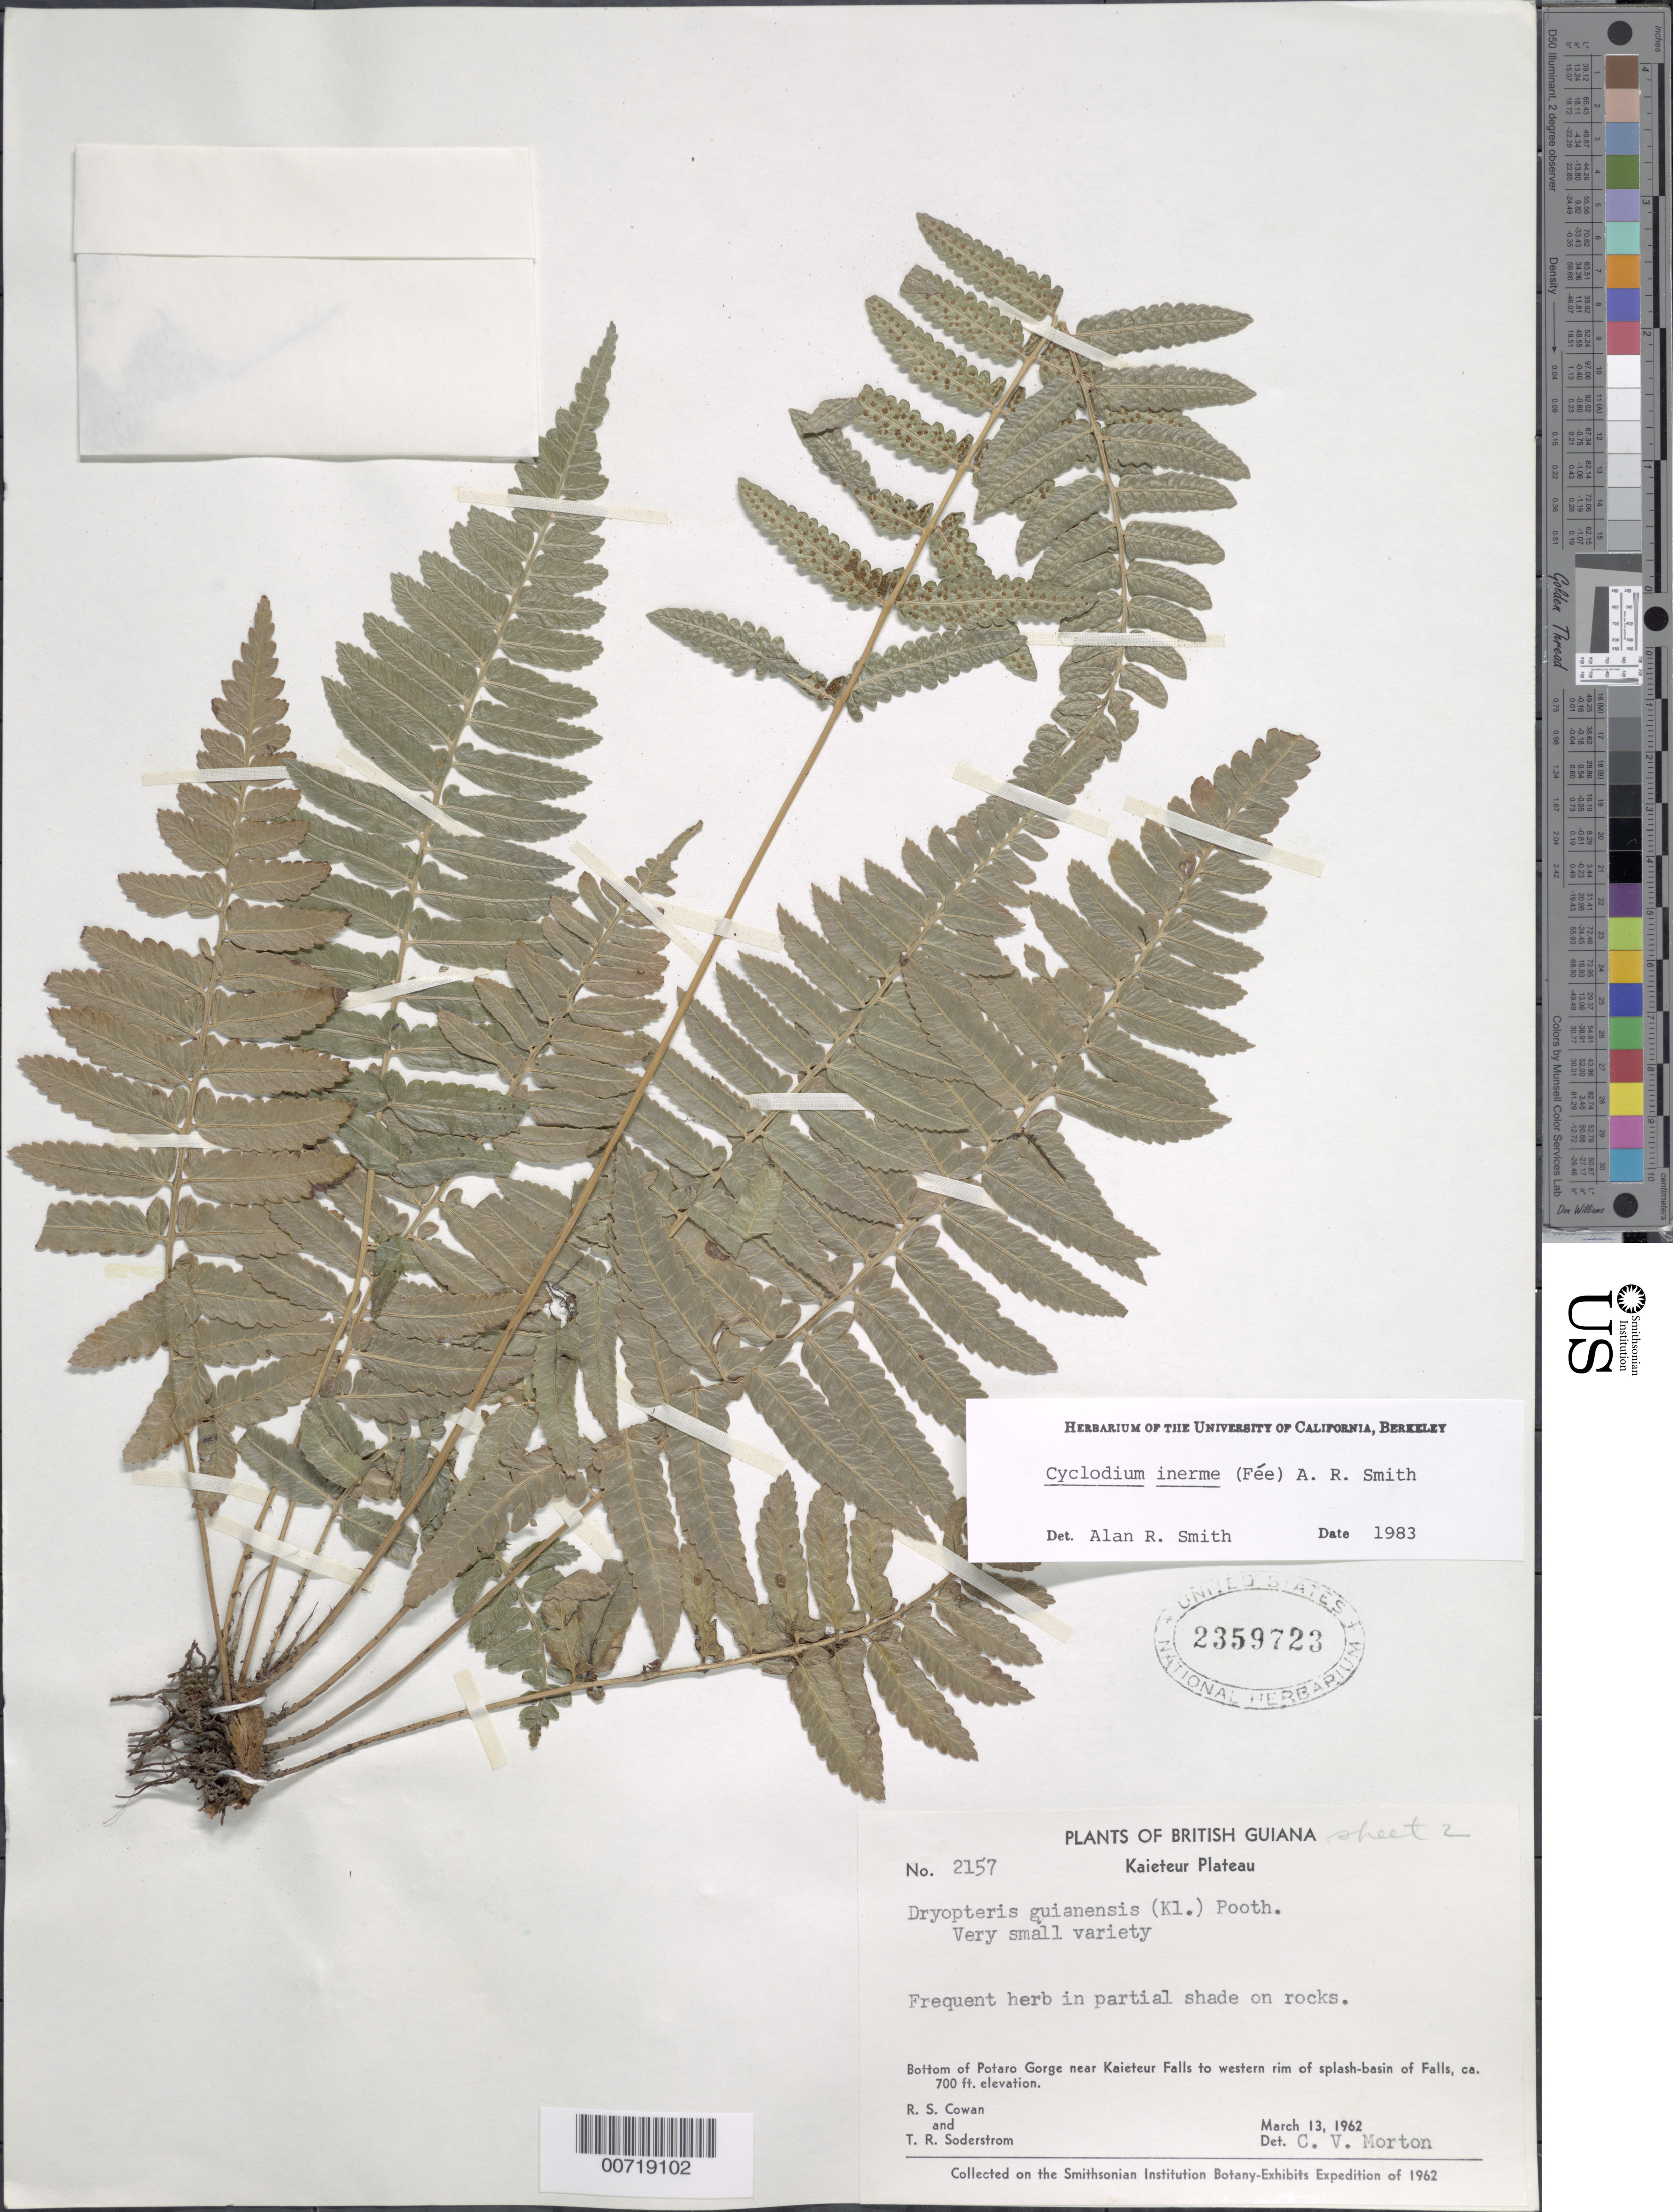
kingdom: Plantae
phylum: Tracheophyta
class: Polypodiopsida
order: Polypodiales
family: Dryopteridaceae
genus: Cyclodium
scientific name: Cyclodium inerme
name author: (Fée) A.R. Sm.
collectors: R. S. Cowan & T. R. Soderstrom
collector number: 2157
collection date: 1962-03-13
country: Guyana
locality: Kaieteur Plateau. Bottom of Potaro Gorge near Kaieteur Falls to western rim of splash-basin of Falls,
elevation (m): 213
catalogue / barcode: US 2359723